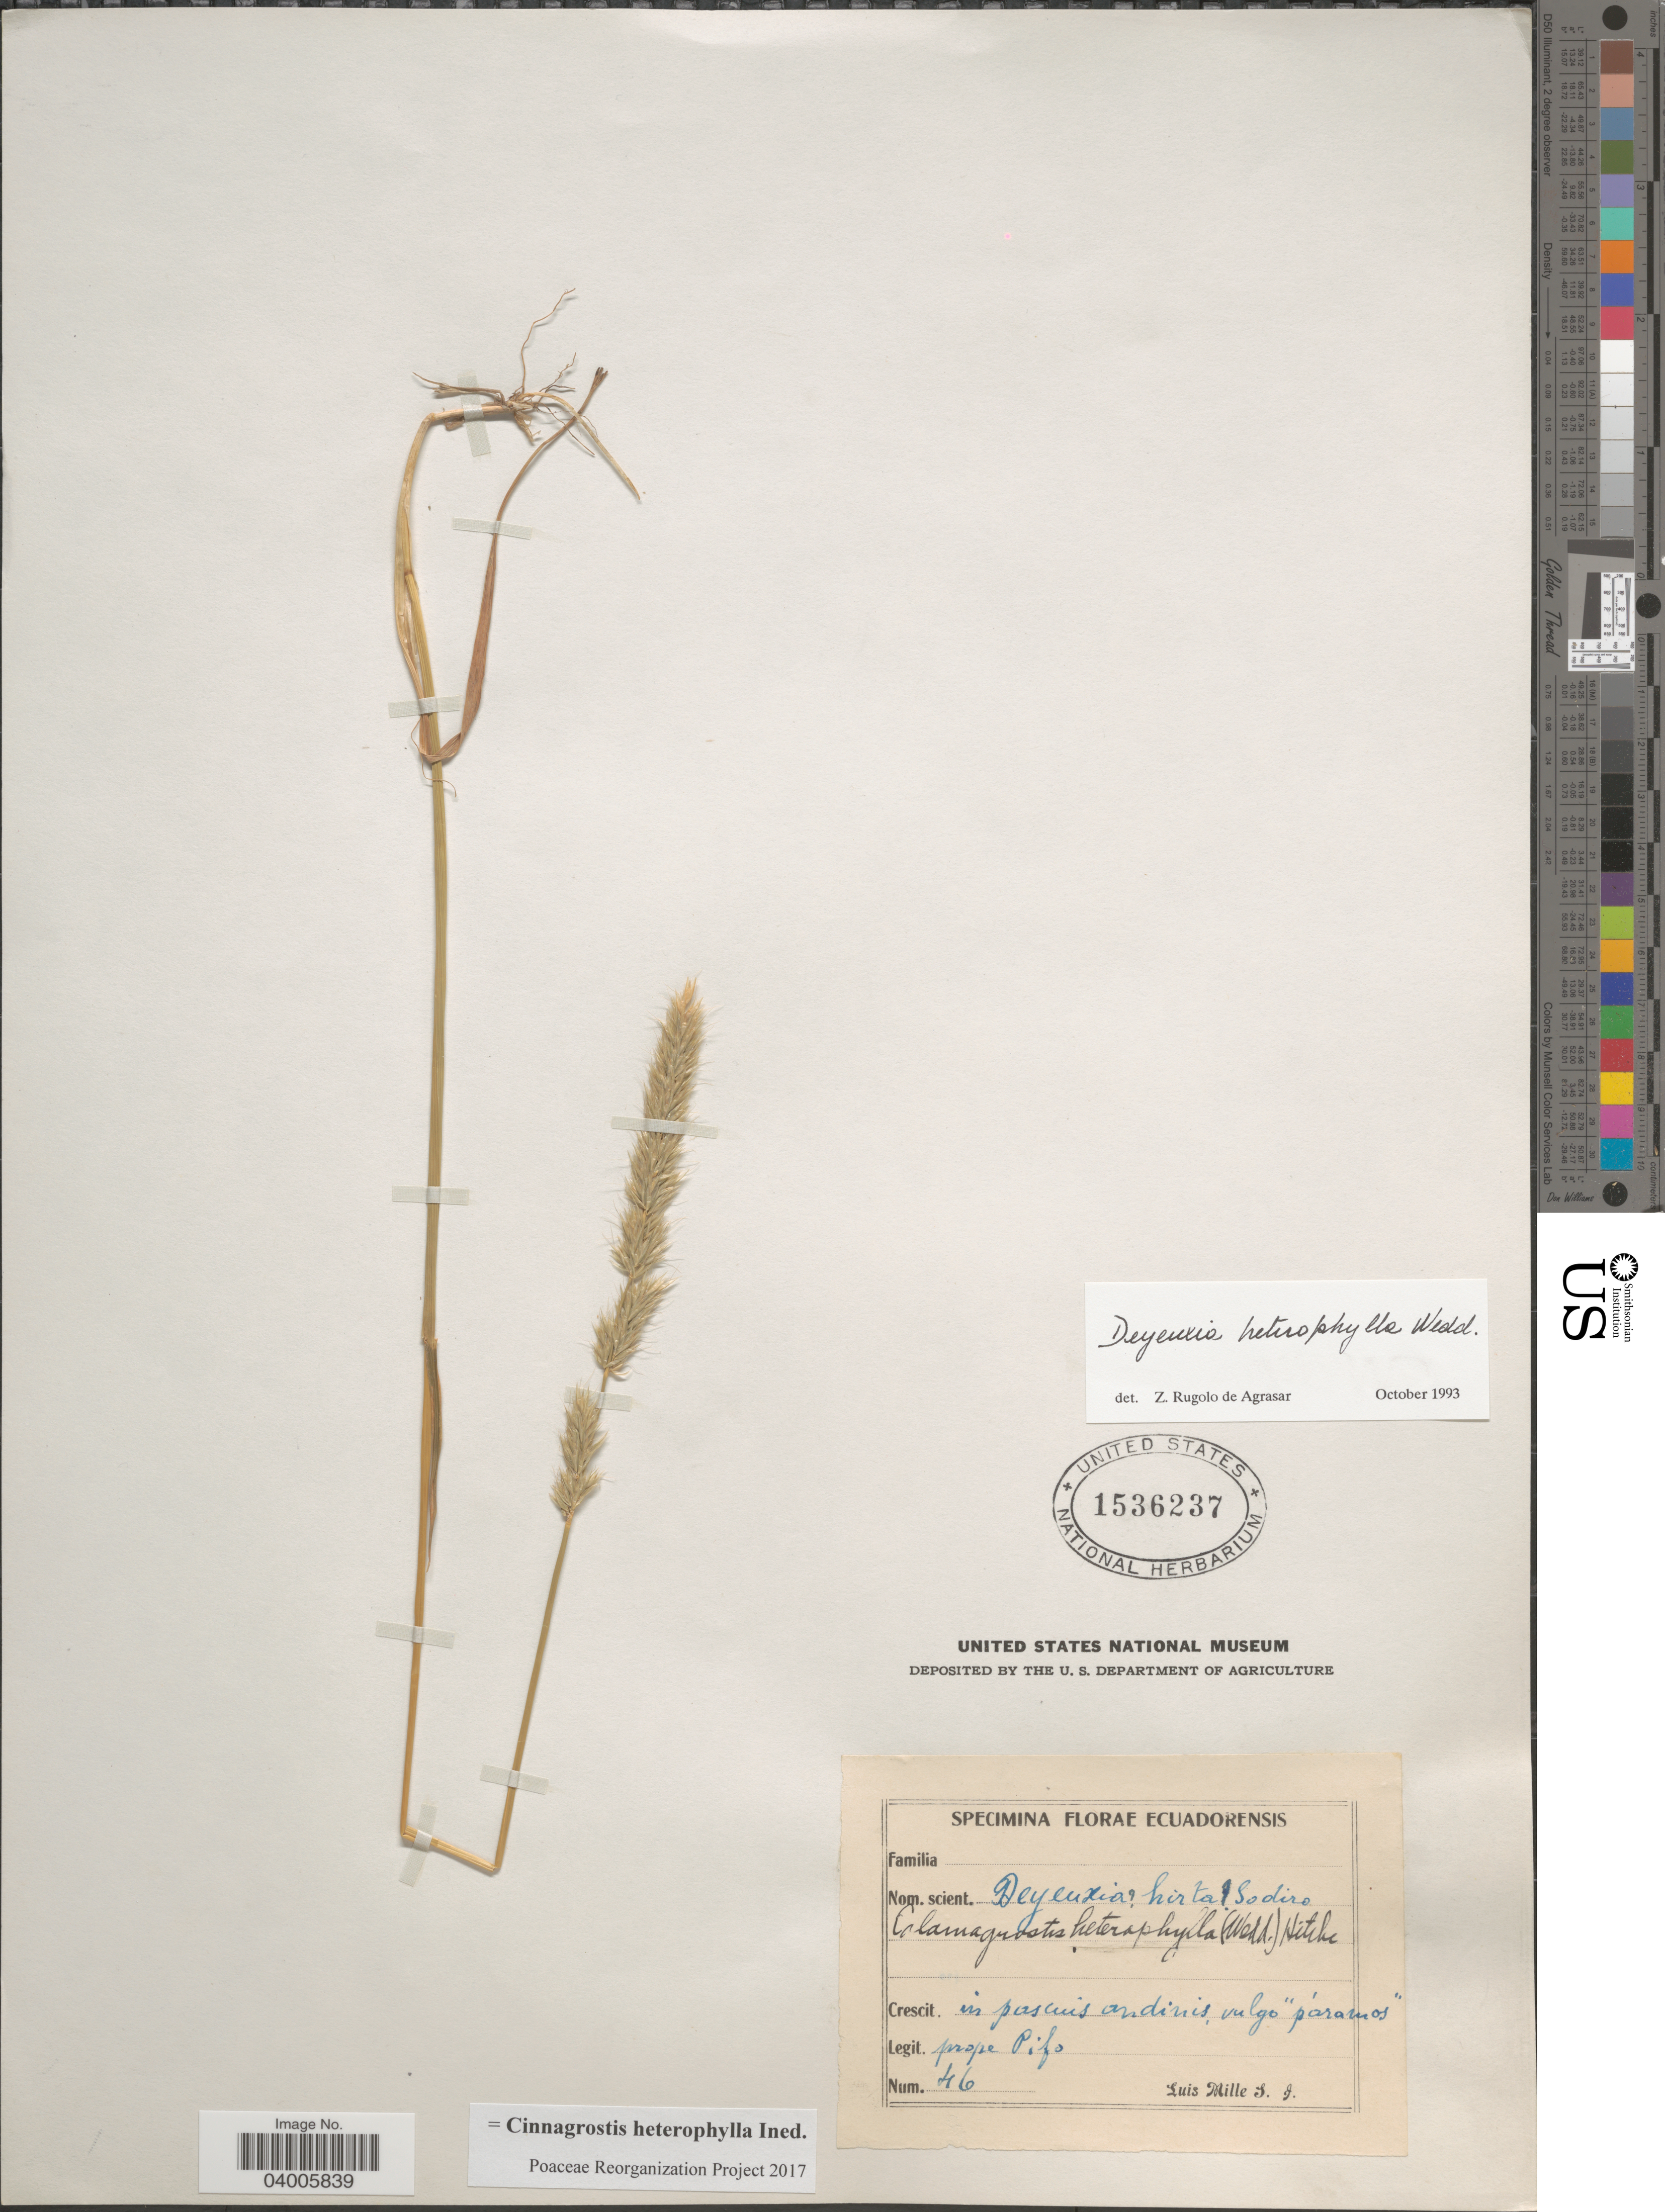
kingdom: Plantae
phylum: Tracheophyta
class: Liliopsida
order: Poales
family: Poaceae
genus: Cinnagrostis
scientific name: Cinnagrostis heterophylla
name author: (Wedd.) P.M. Peterson et al.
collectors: L. Mille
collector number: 46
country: Ecuador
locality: In pascuis andinis, vulgo "páramos" prope Pifo.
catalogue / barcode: US 1536237